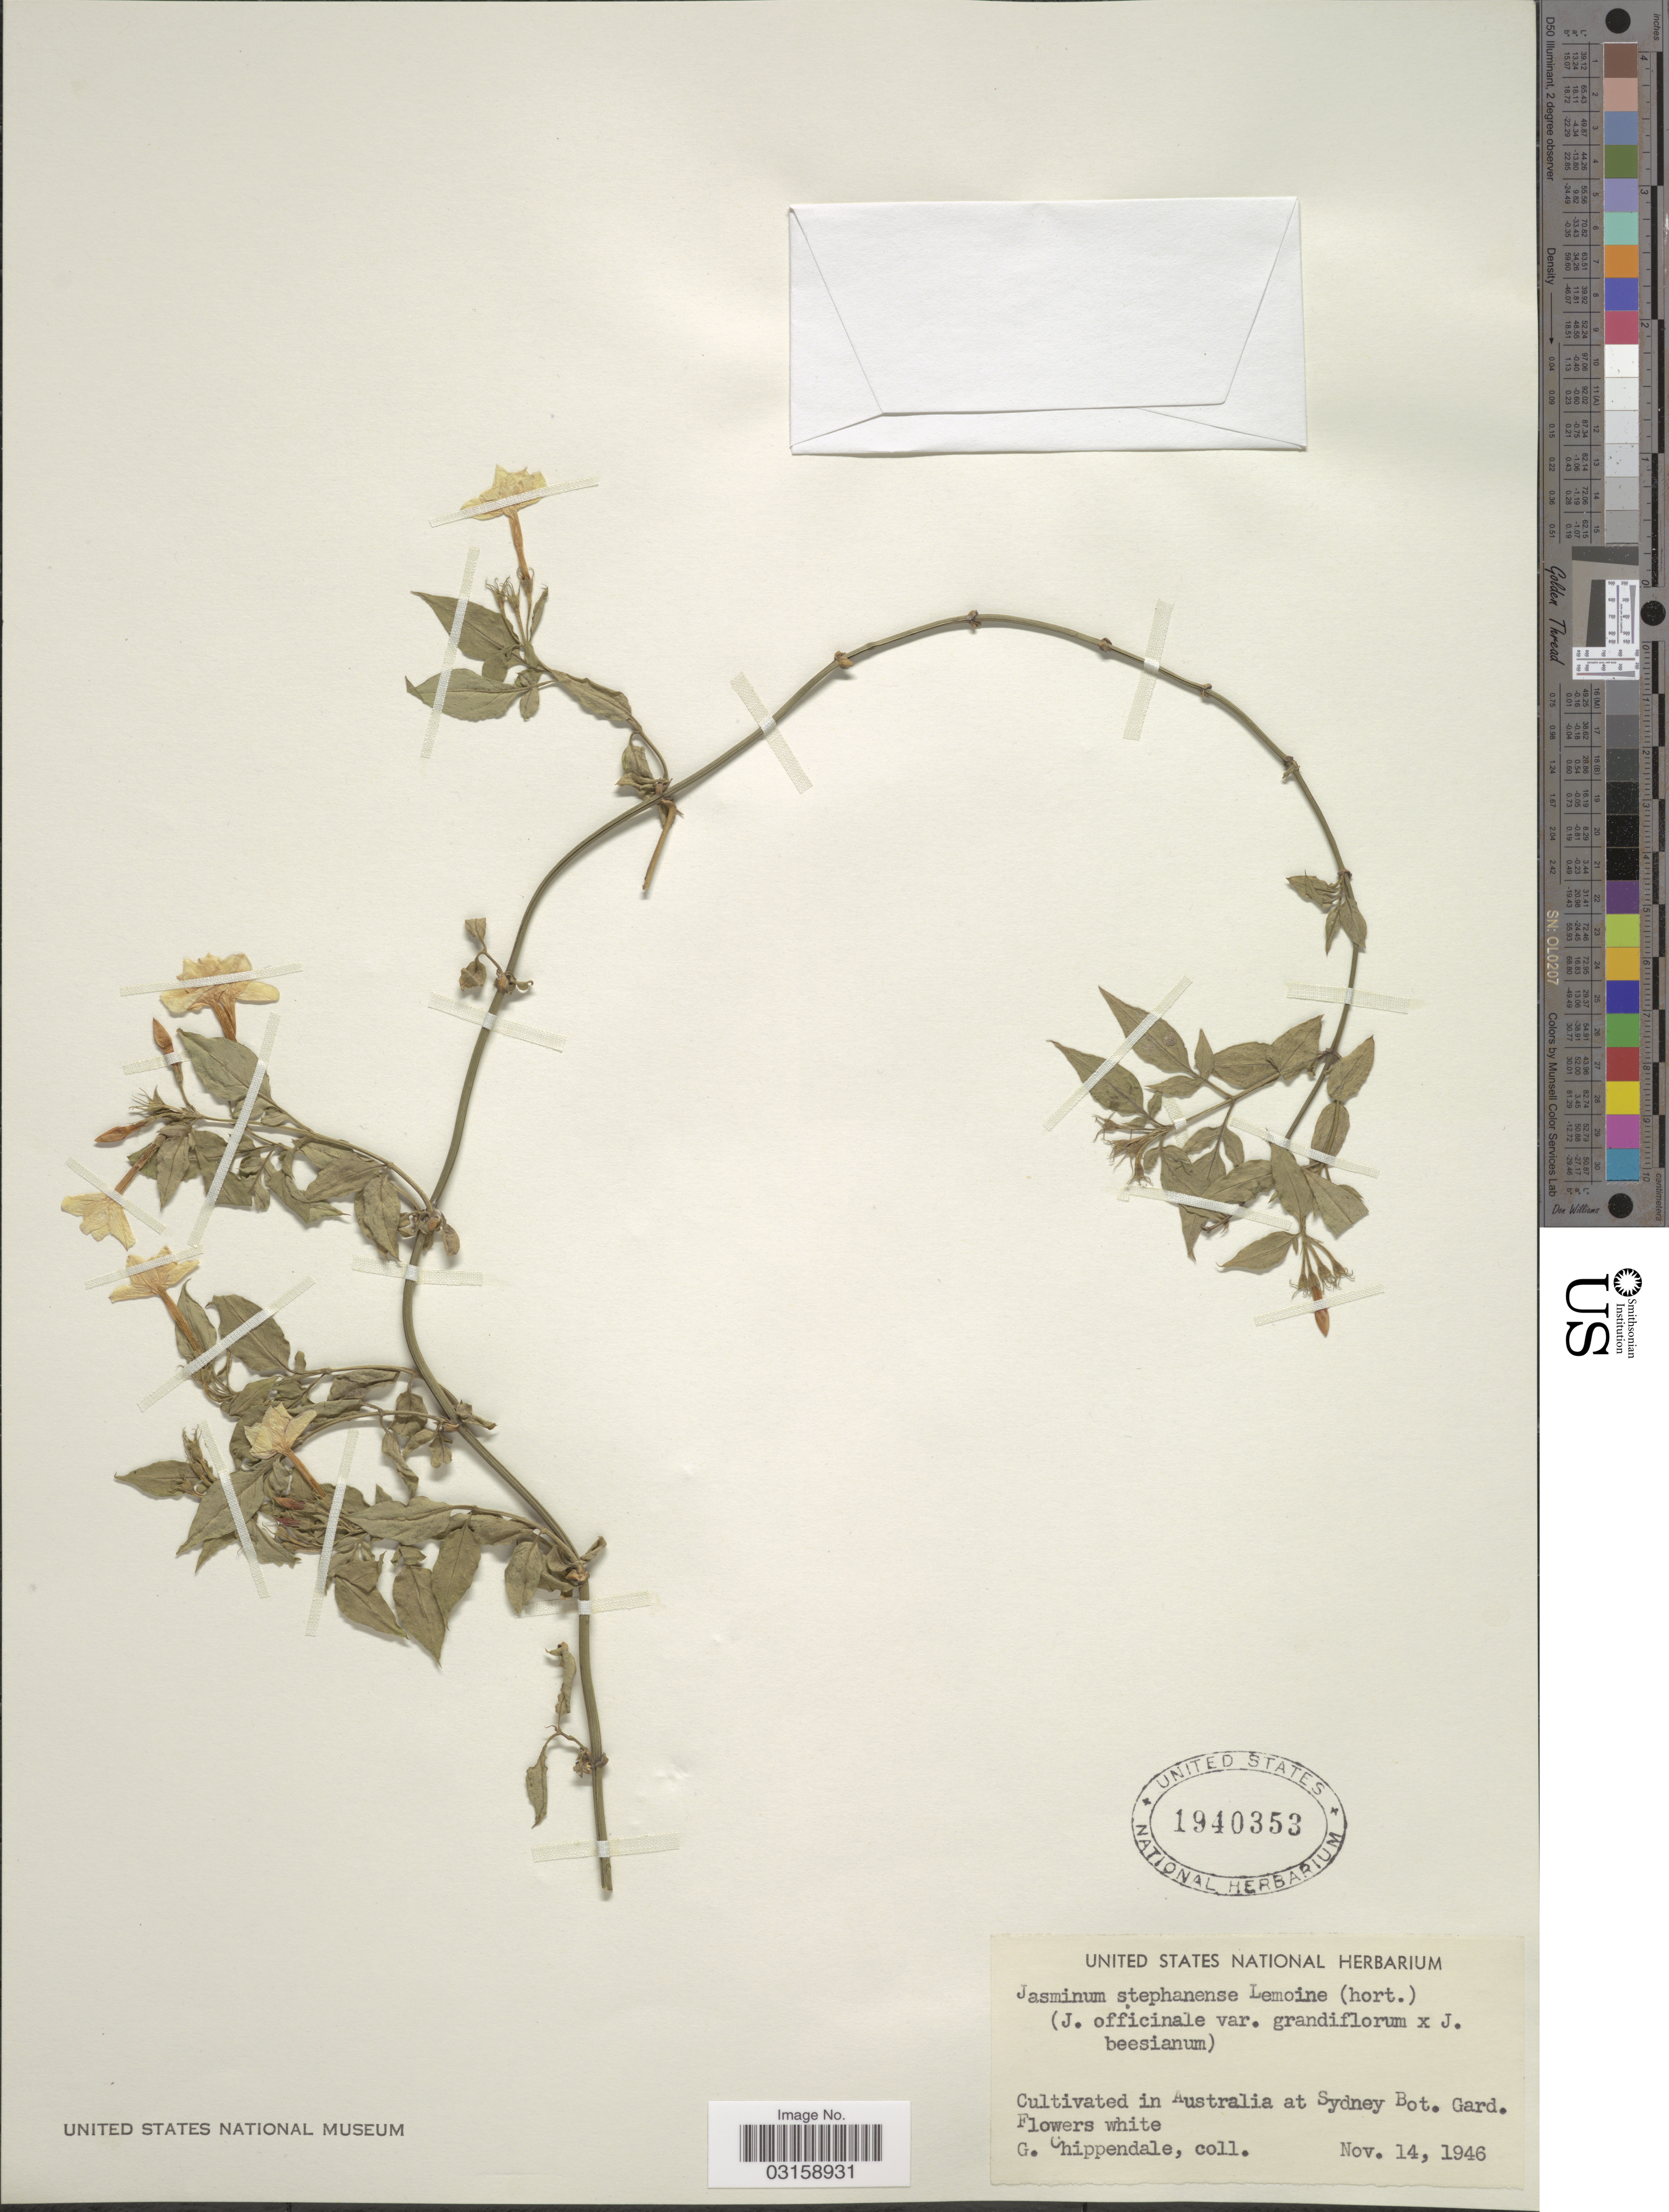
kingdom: Plantae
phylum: Tracheophyta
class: Magnoliopsida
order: Lamiales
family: Oleaceae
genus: Jasminum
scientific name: Jasminum stephanense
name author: Lemoine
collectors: G. Chippendale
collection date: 1946-11-14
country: Australia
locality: Sydney Bot. Gard.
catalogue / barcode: US 1940353